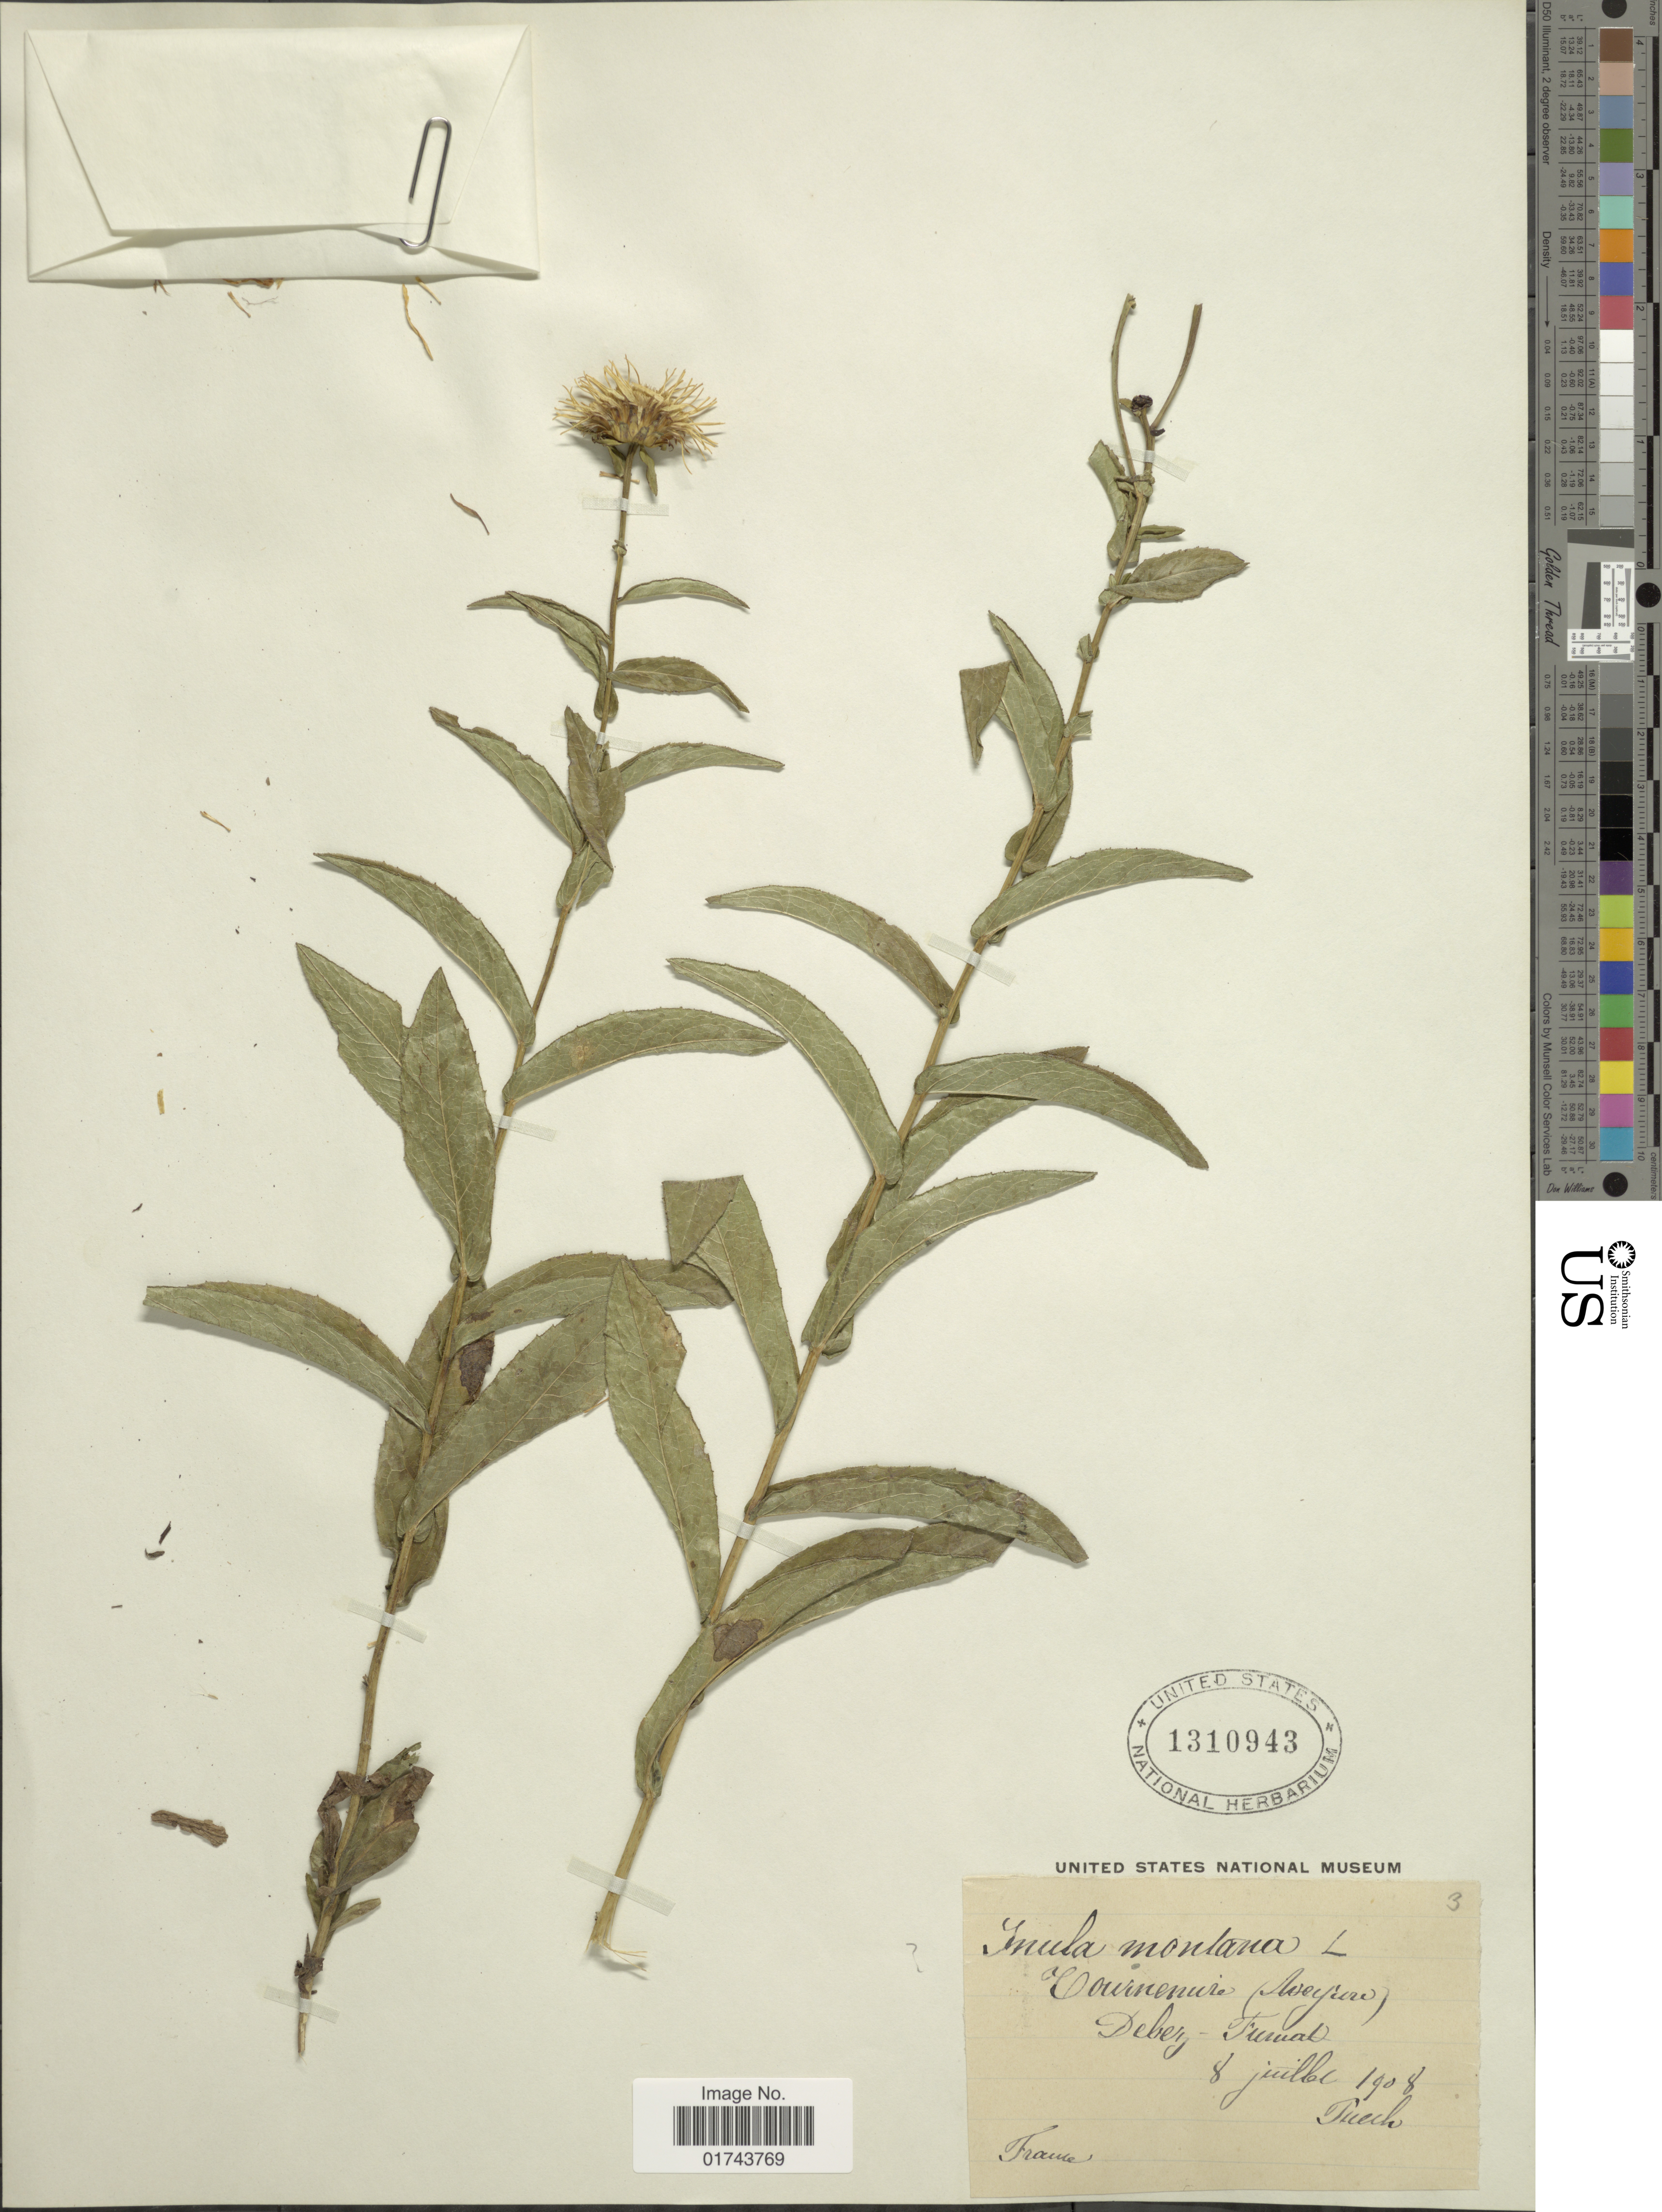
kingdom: Plantae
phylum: Tracheophyta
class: Magnoliopsida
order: Asterales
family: Asteraceae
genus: Inula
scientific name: Inula montana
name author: L.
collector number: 3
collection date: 1908-07-08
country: France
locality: Deberg- Furual [interpreted]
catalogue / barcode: US 1310943